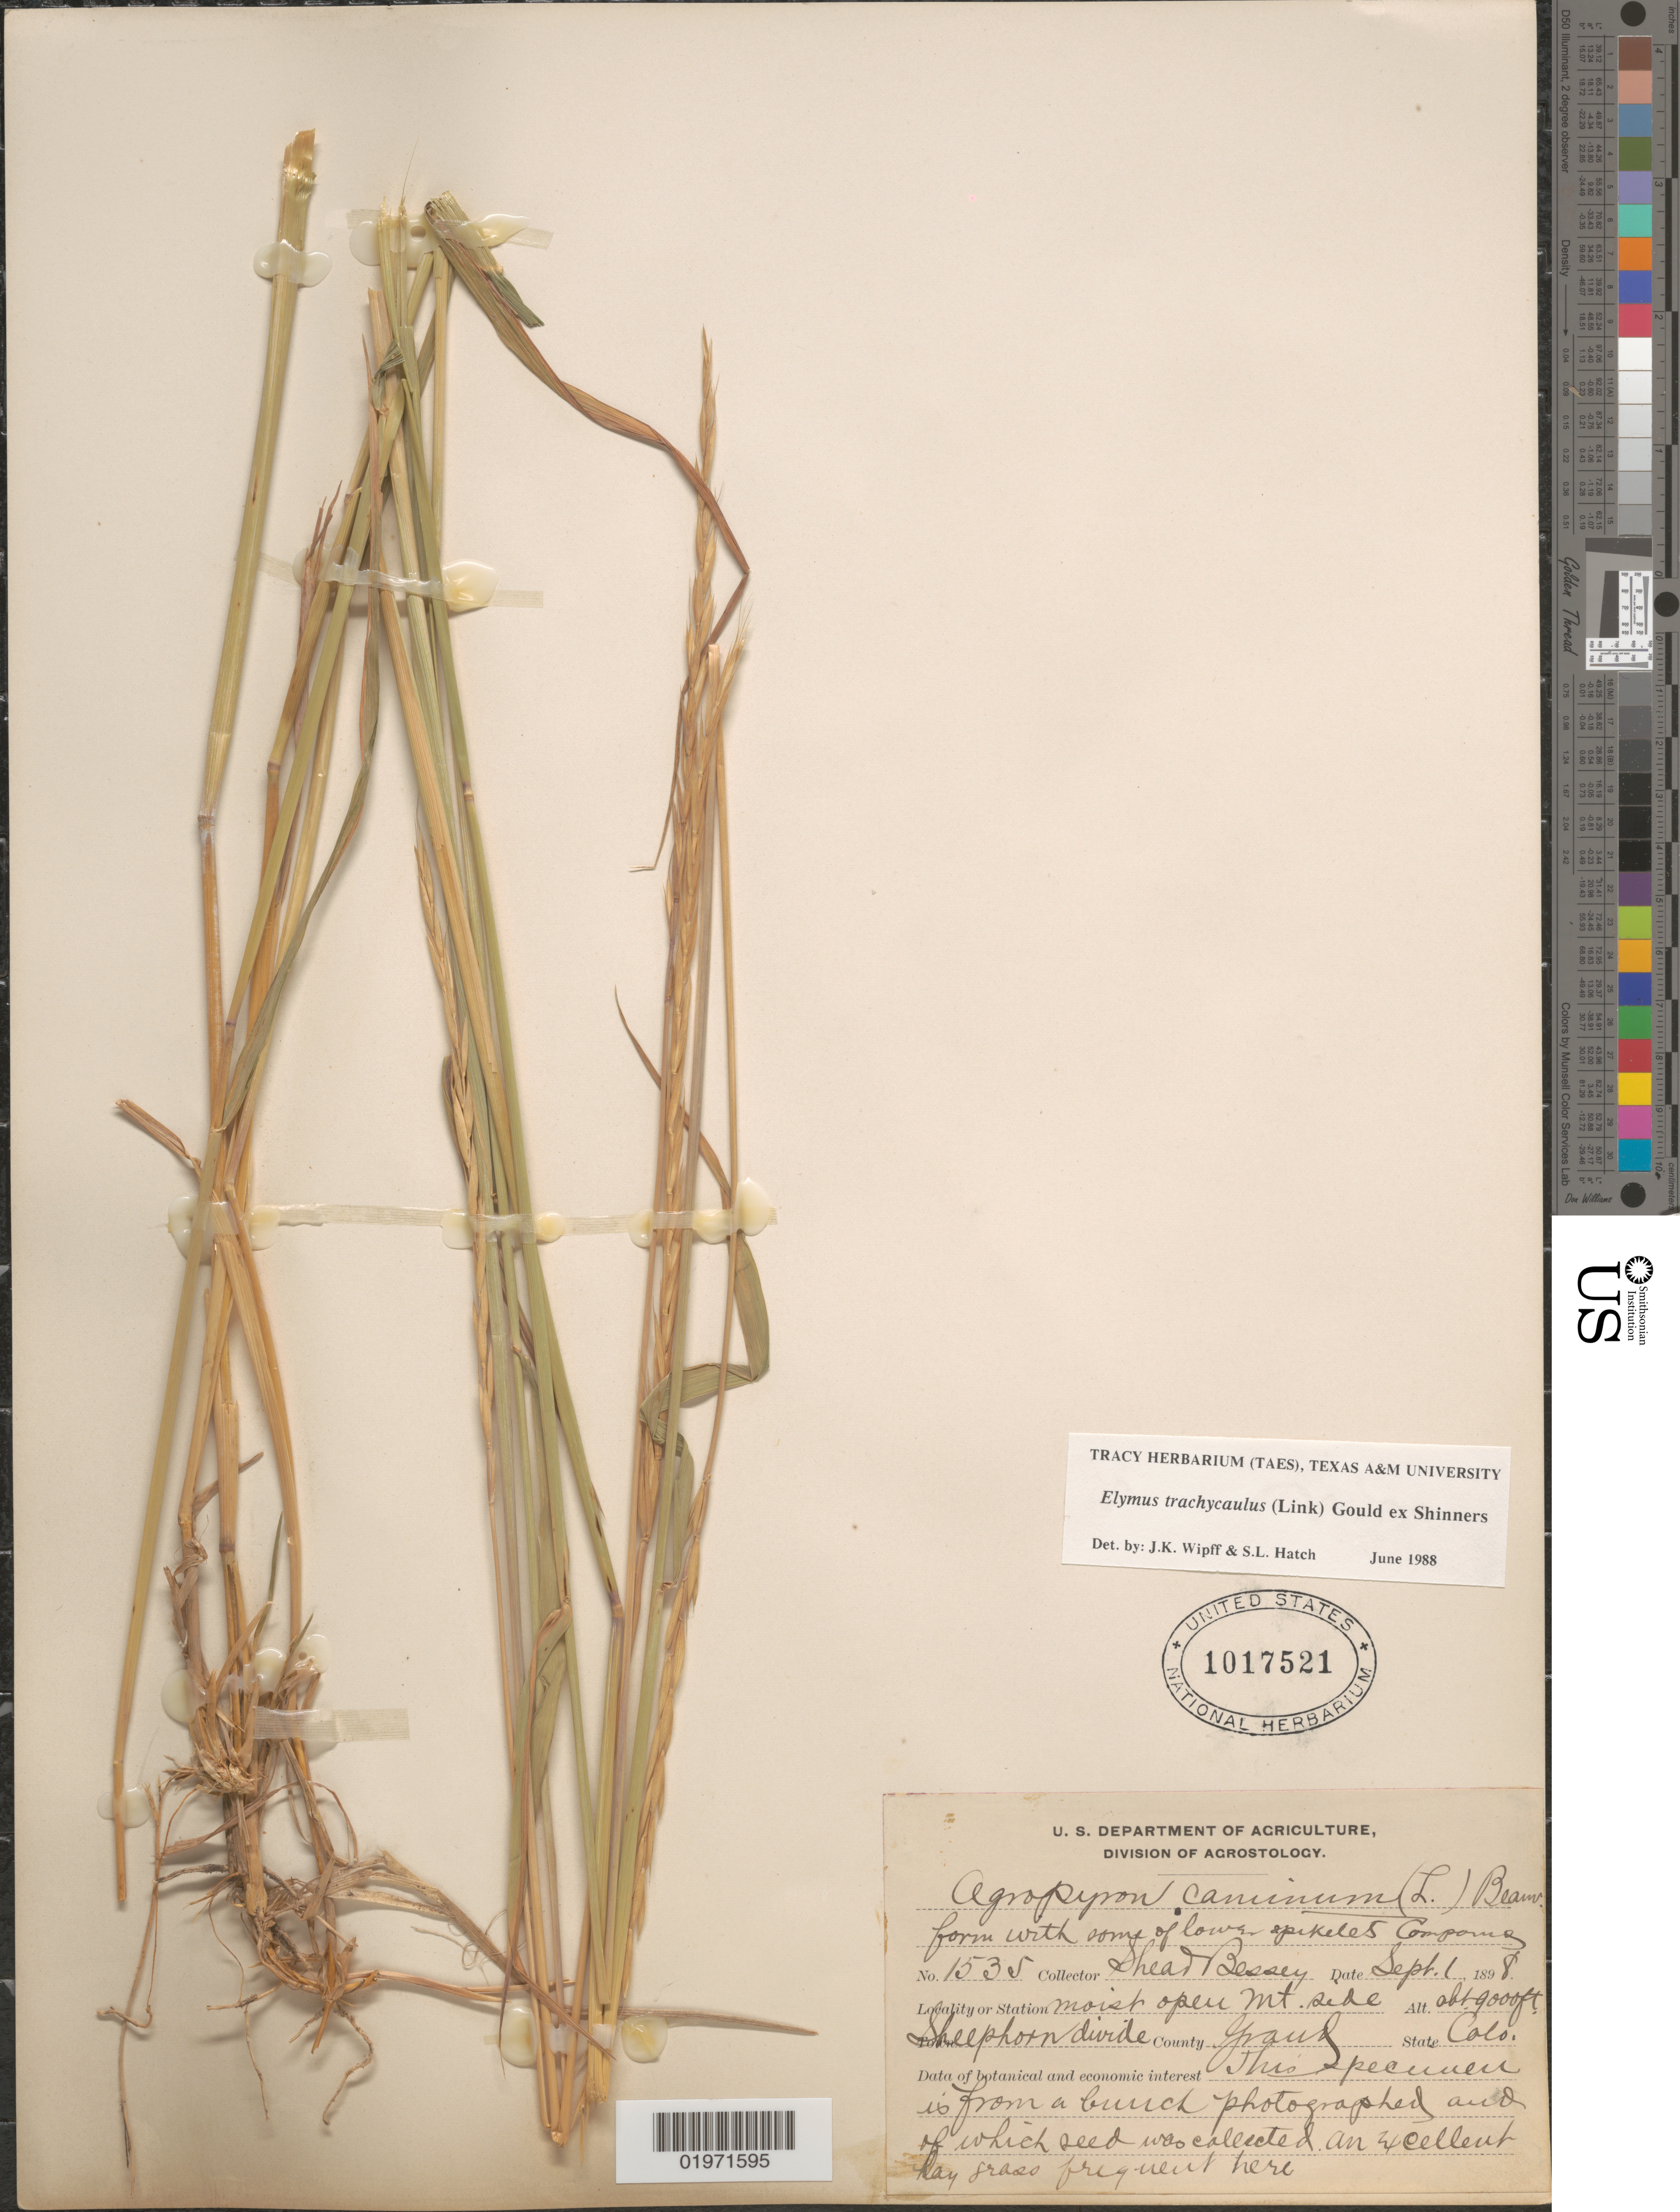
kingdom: Plantae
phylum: Tracheophyta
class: Liliopsida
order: Poales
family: Poaceae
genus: Elymus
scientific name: Elymus trachycaulus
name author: (Link) Gould ex Shinners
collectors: -- Shear & -. Bessey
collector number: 1535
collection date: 1898-09-01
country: United States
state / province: Colorado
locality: Sheephorn divide. County Grand.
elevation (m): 2743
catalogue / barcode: US 1017521